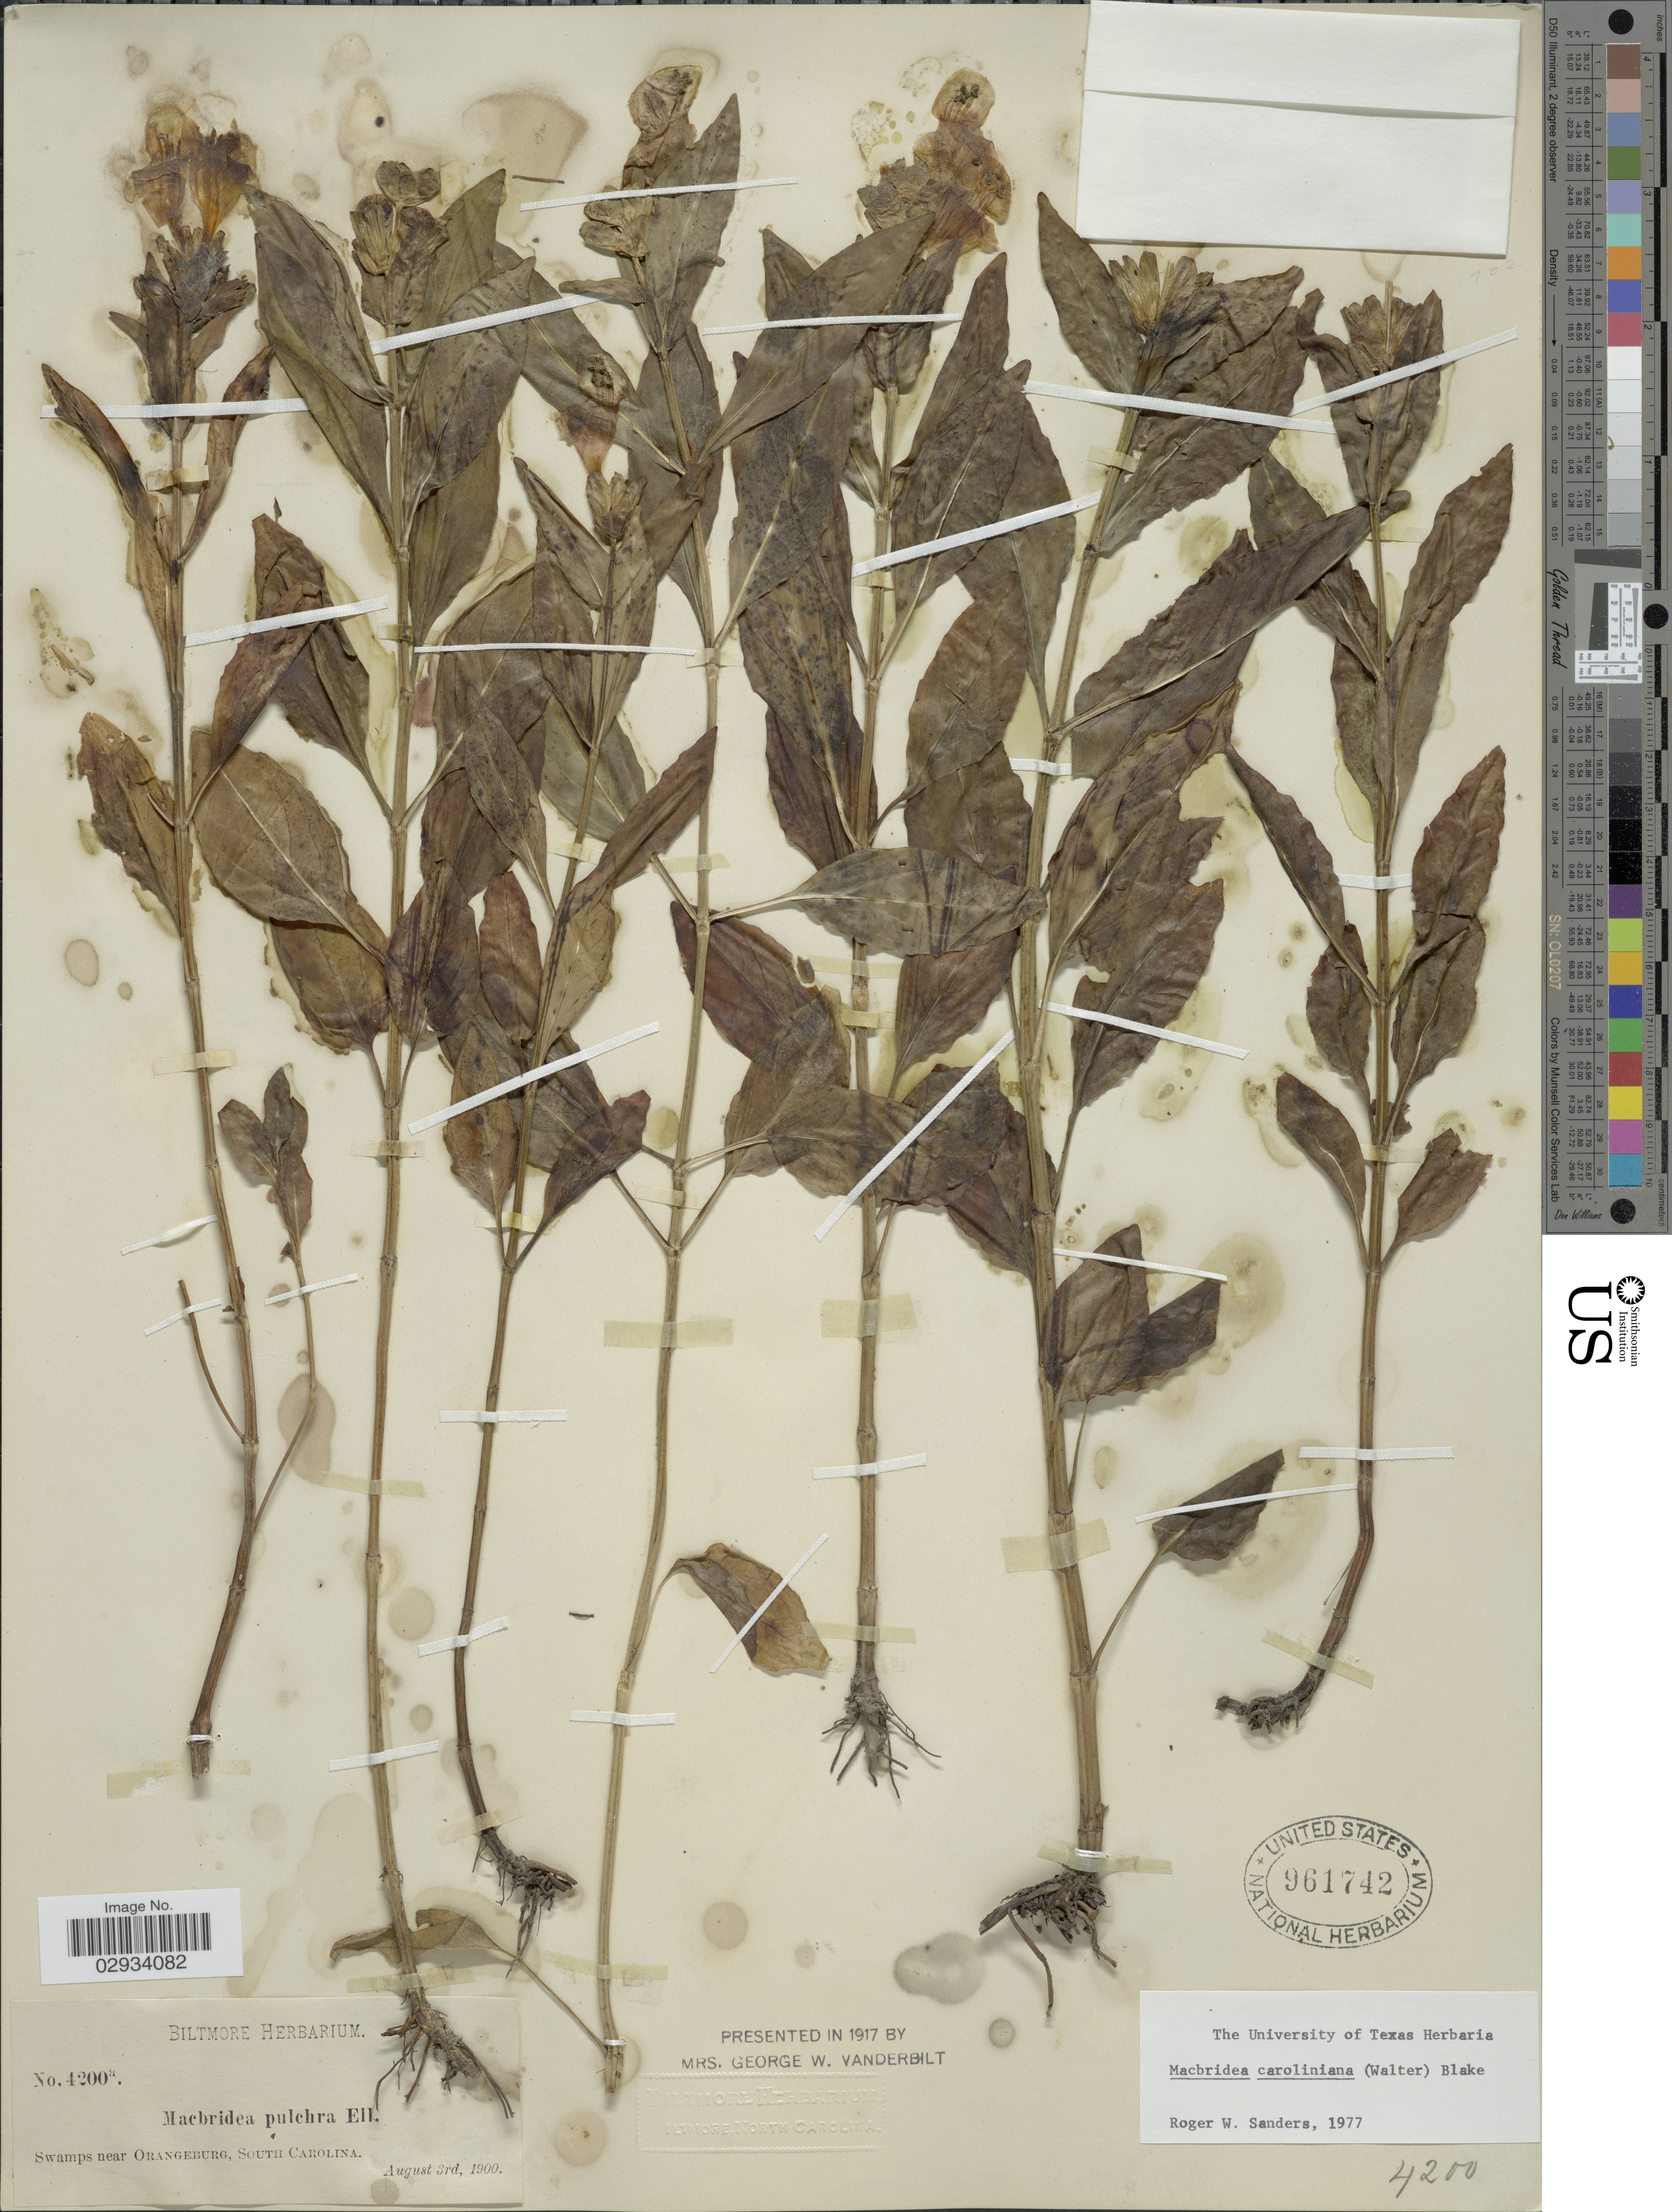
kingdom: Plantae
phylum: Tracheophyta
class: Magnoliopsida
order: Lamiales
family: Lamiaceae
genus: Macbridea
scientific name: Macbridea caroliniana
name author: (Walter) S.F. Blake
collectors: ex herb. Biltmore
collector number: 4200a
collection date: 1900-08-03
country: United States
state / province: South Carolina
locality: Swamps near Orangeburg.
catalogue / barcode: US 961742